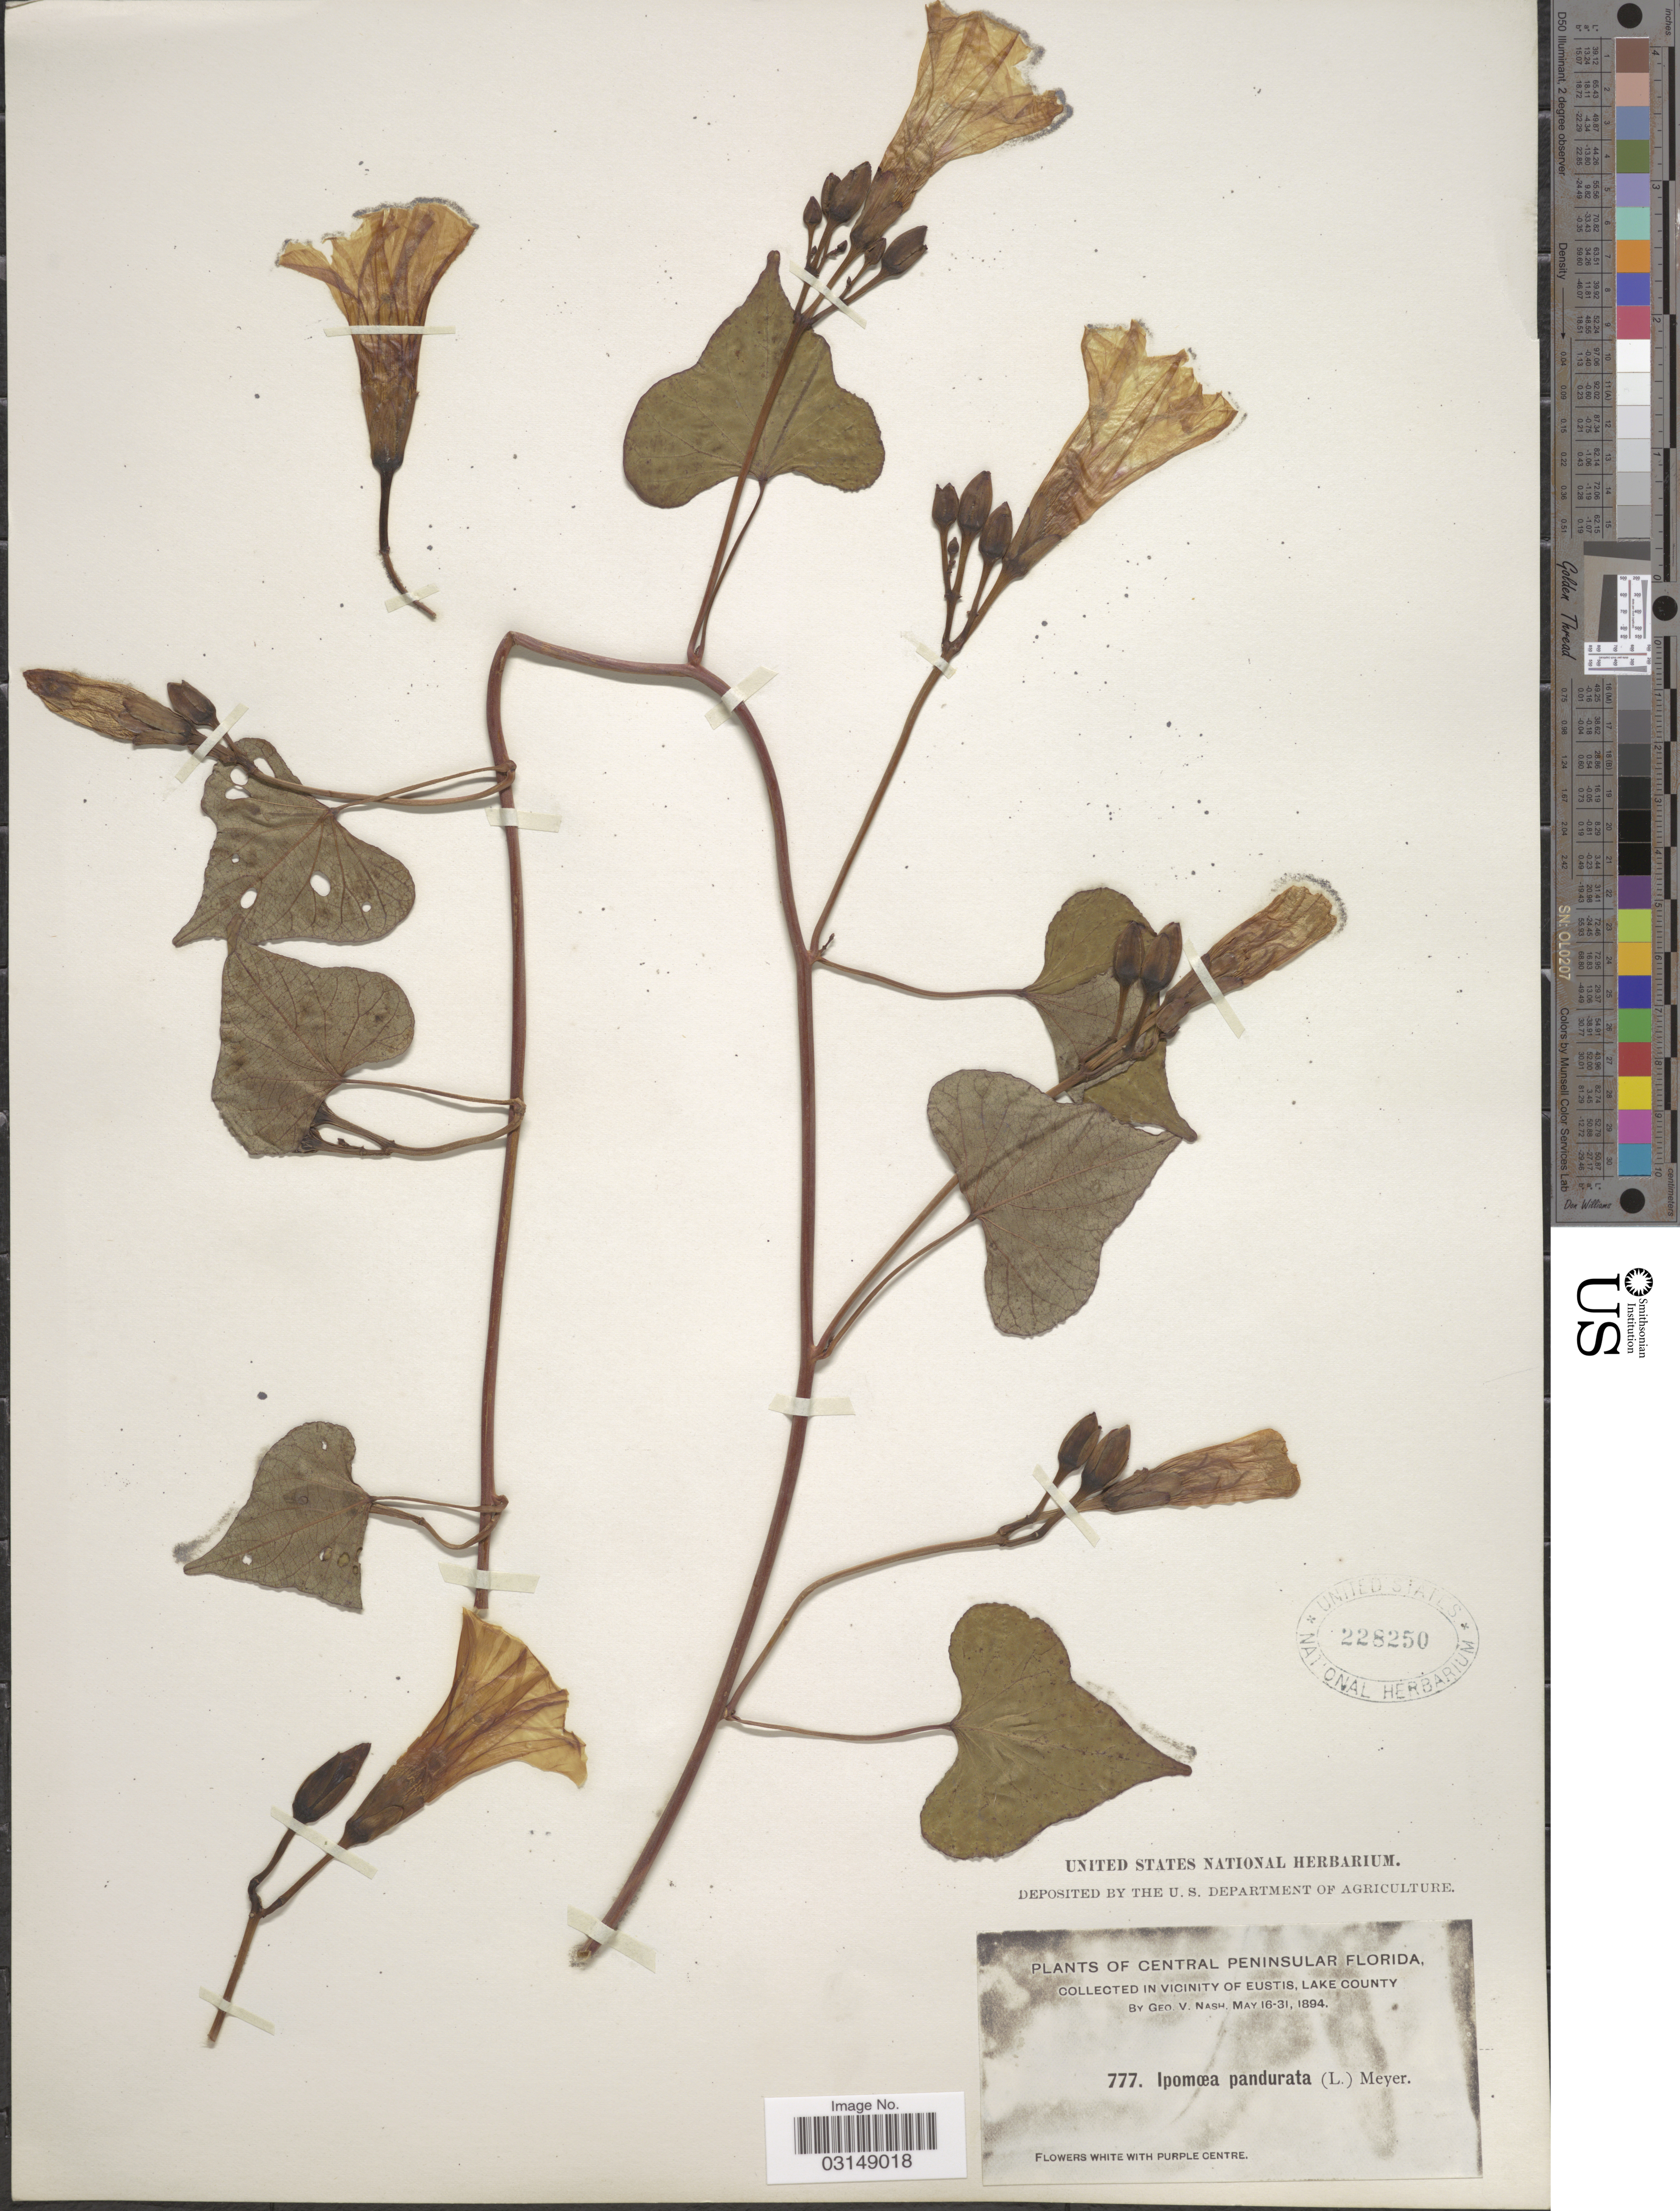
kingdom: Plantae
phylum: Tracheophyta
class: Magnoliopsida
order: Solanales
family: Convolvulaceae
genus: Ipomoea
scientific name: Ipomoea pandurata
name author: (L.) G. Mey.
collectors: G. V. Nash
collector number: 777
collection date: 1894-05-16/1894-05-31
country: United States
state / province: Florida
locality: Central Peninsular Florida. Vicinity of Eustis, Lake County.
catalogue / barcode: US 228250